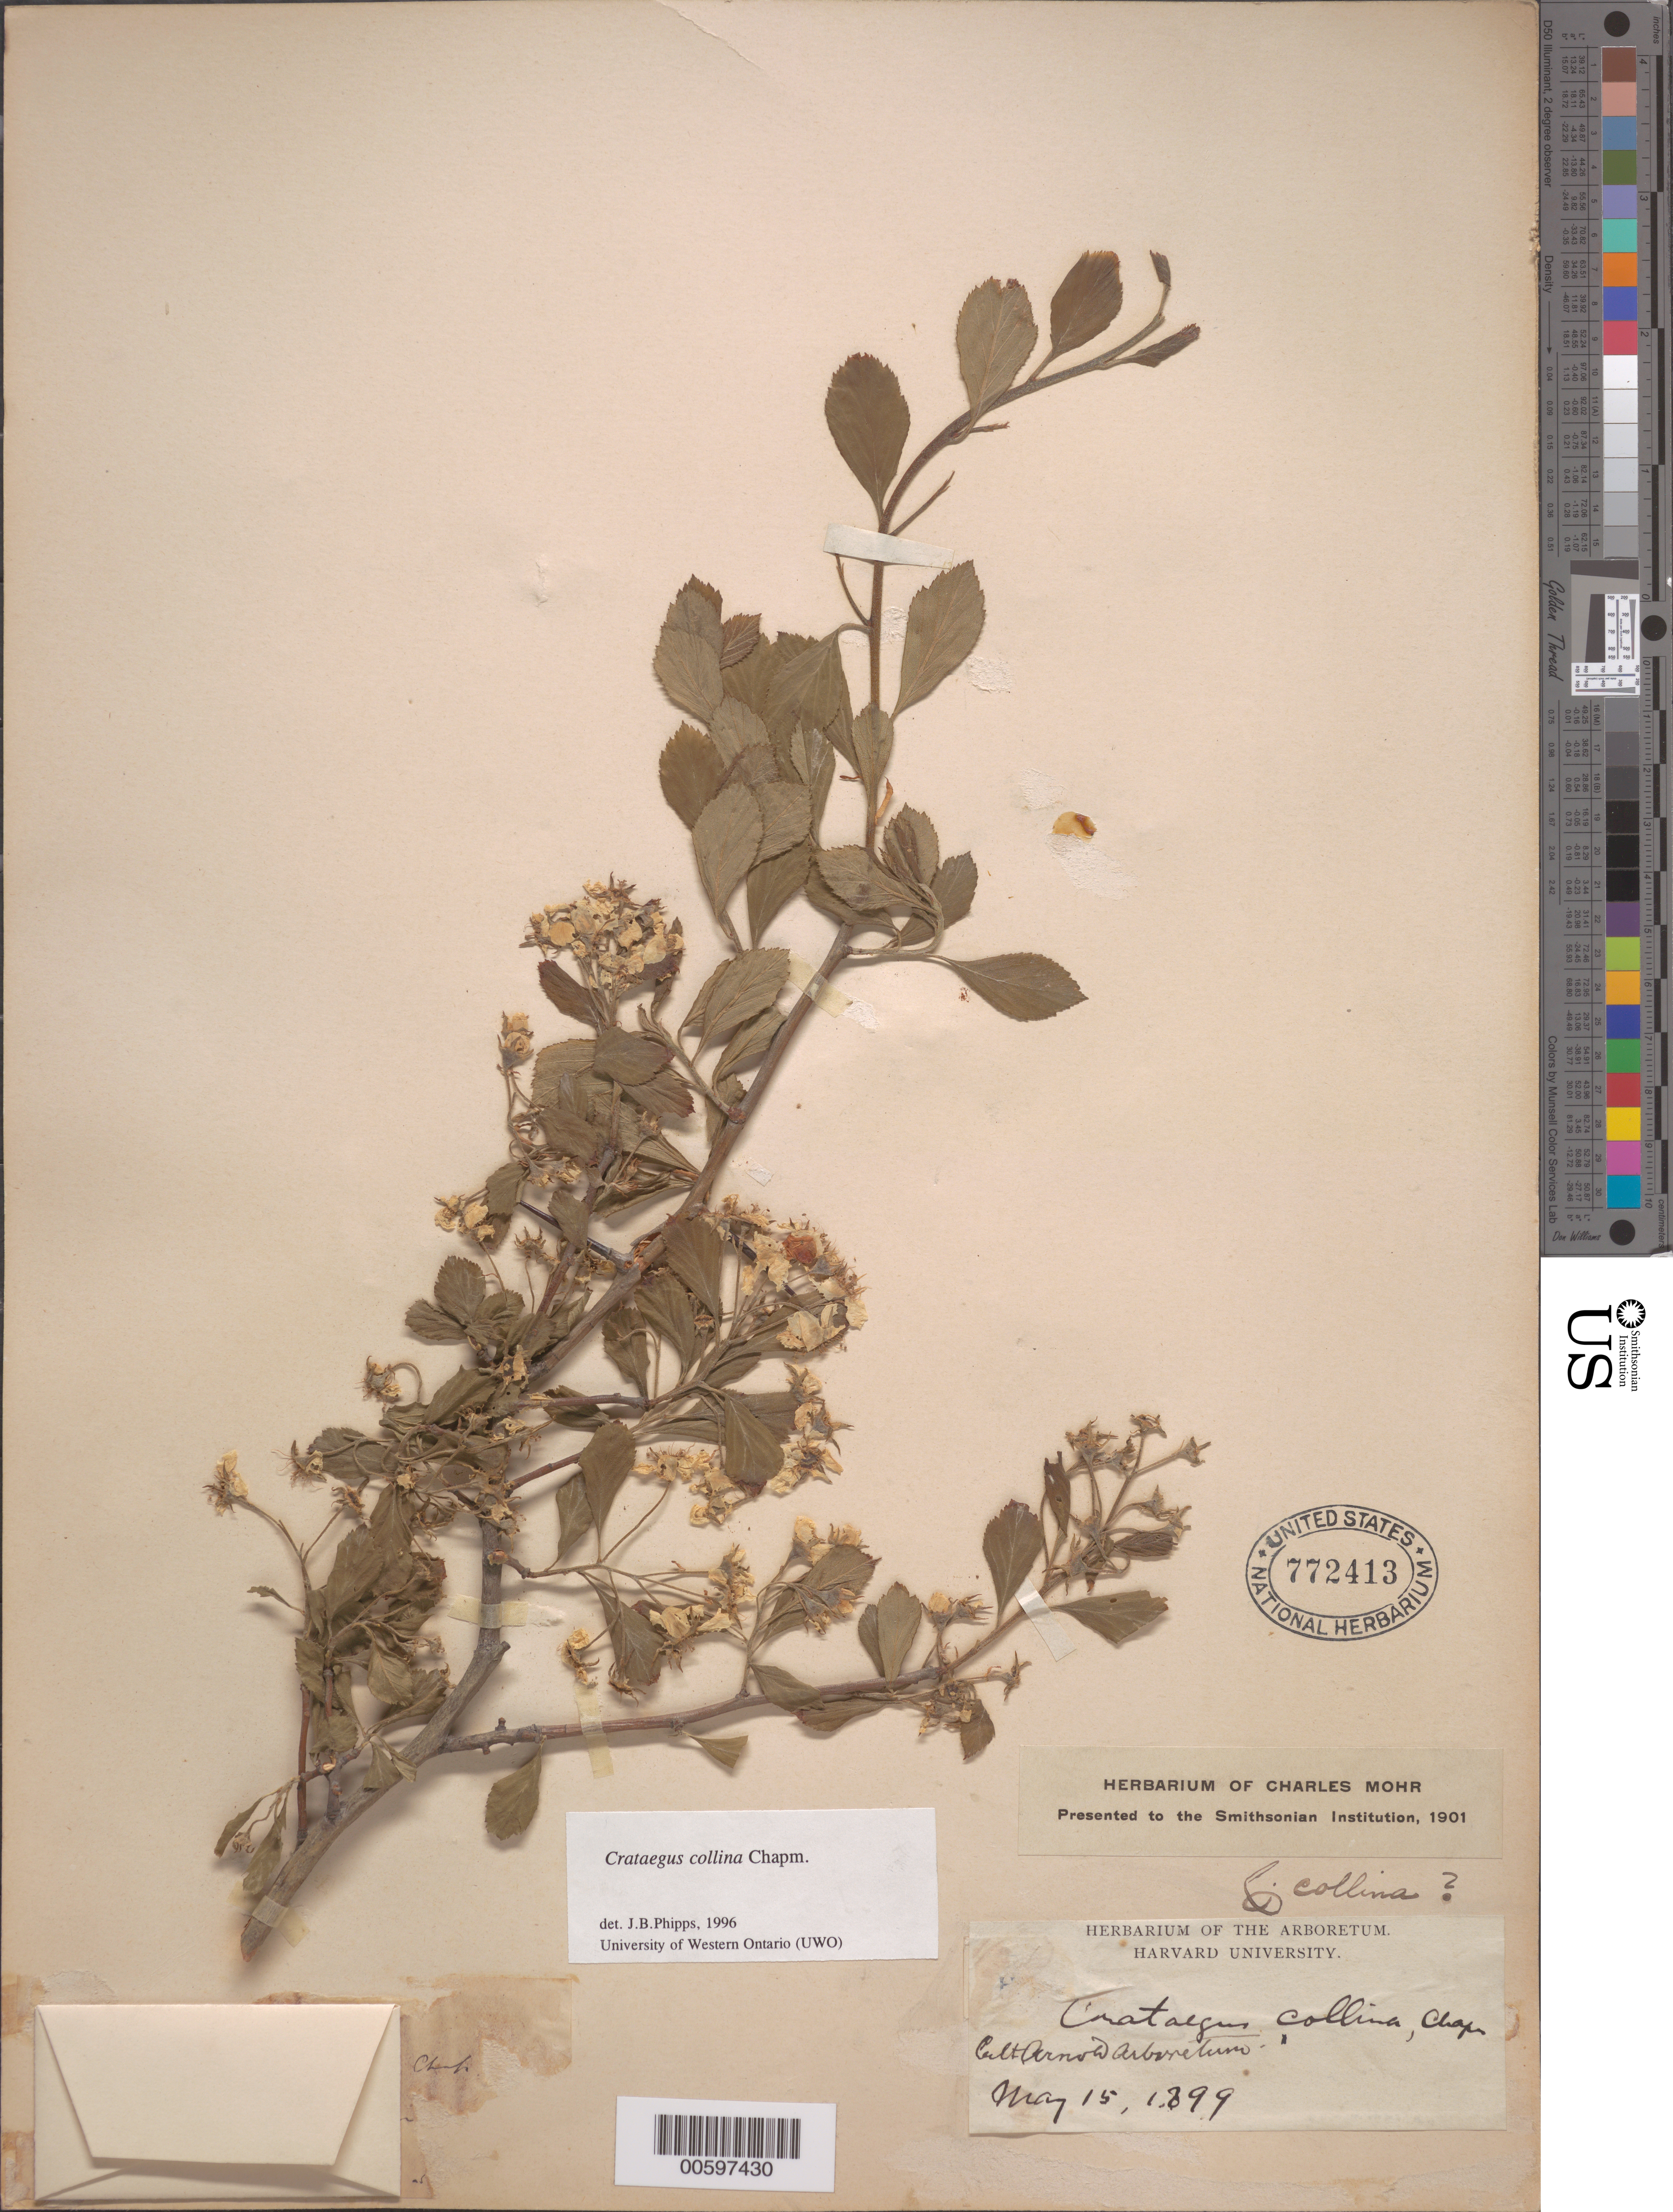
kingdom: Plantae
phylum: Tracheophyta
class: Magnoliopsida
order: Rosales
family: Rosaceae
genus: Crataegus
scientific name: Crataegus collina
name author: Chapm.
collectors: F. Arnold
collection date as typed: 15 May 1899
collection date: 1899-05-15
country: United States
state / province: Massachusetts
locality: Cultivated at Arnold Arboretum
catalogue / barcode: US 772413